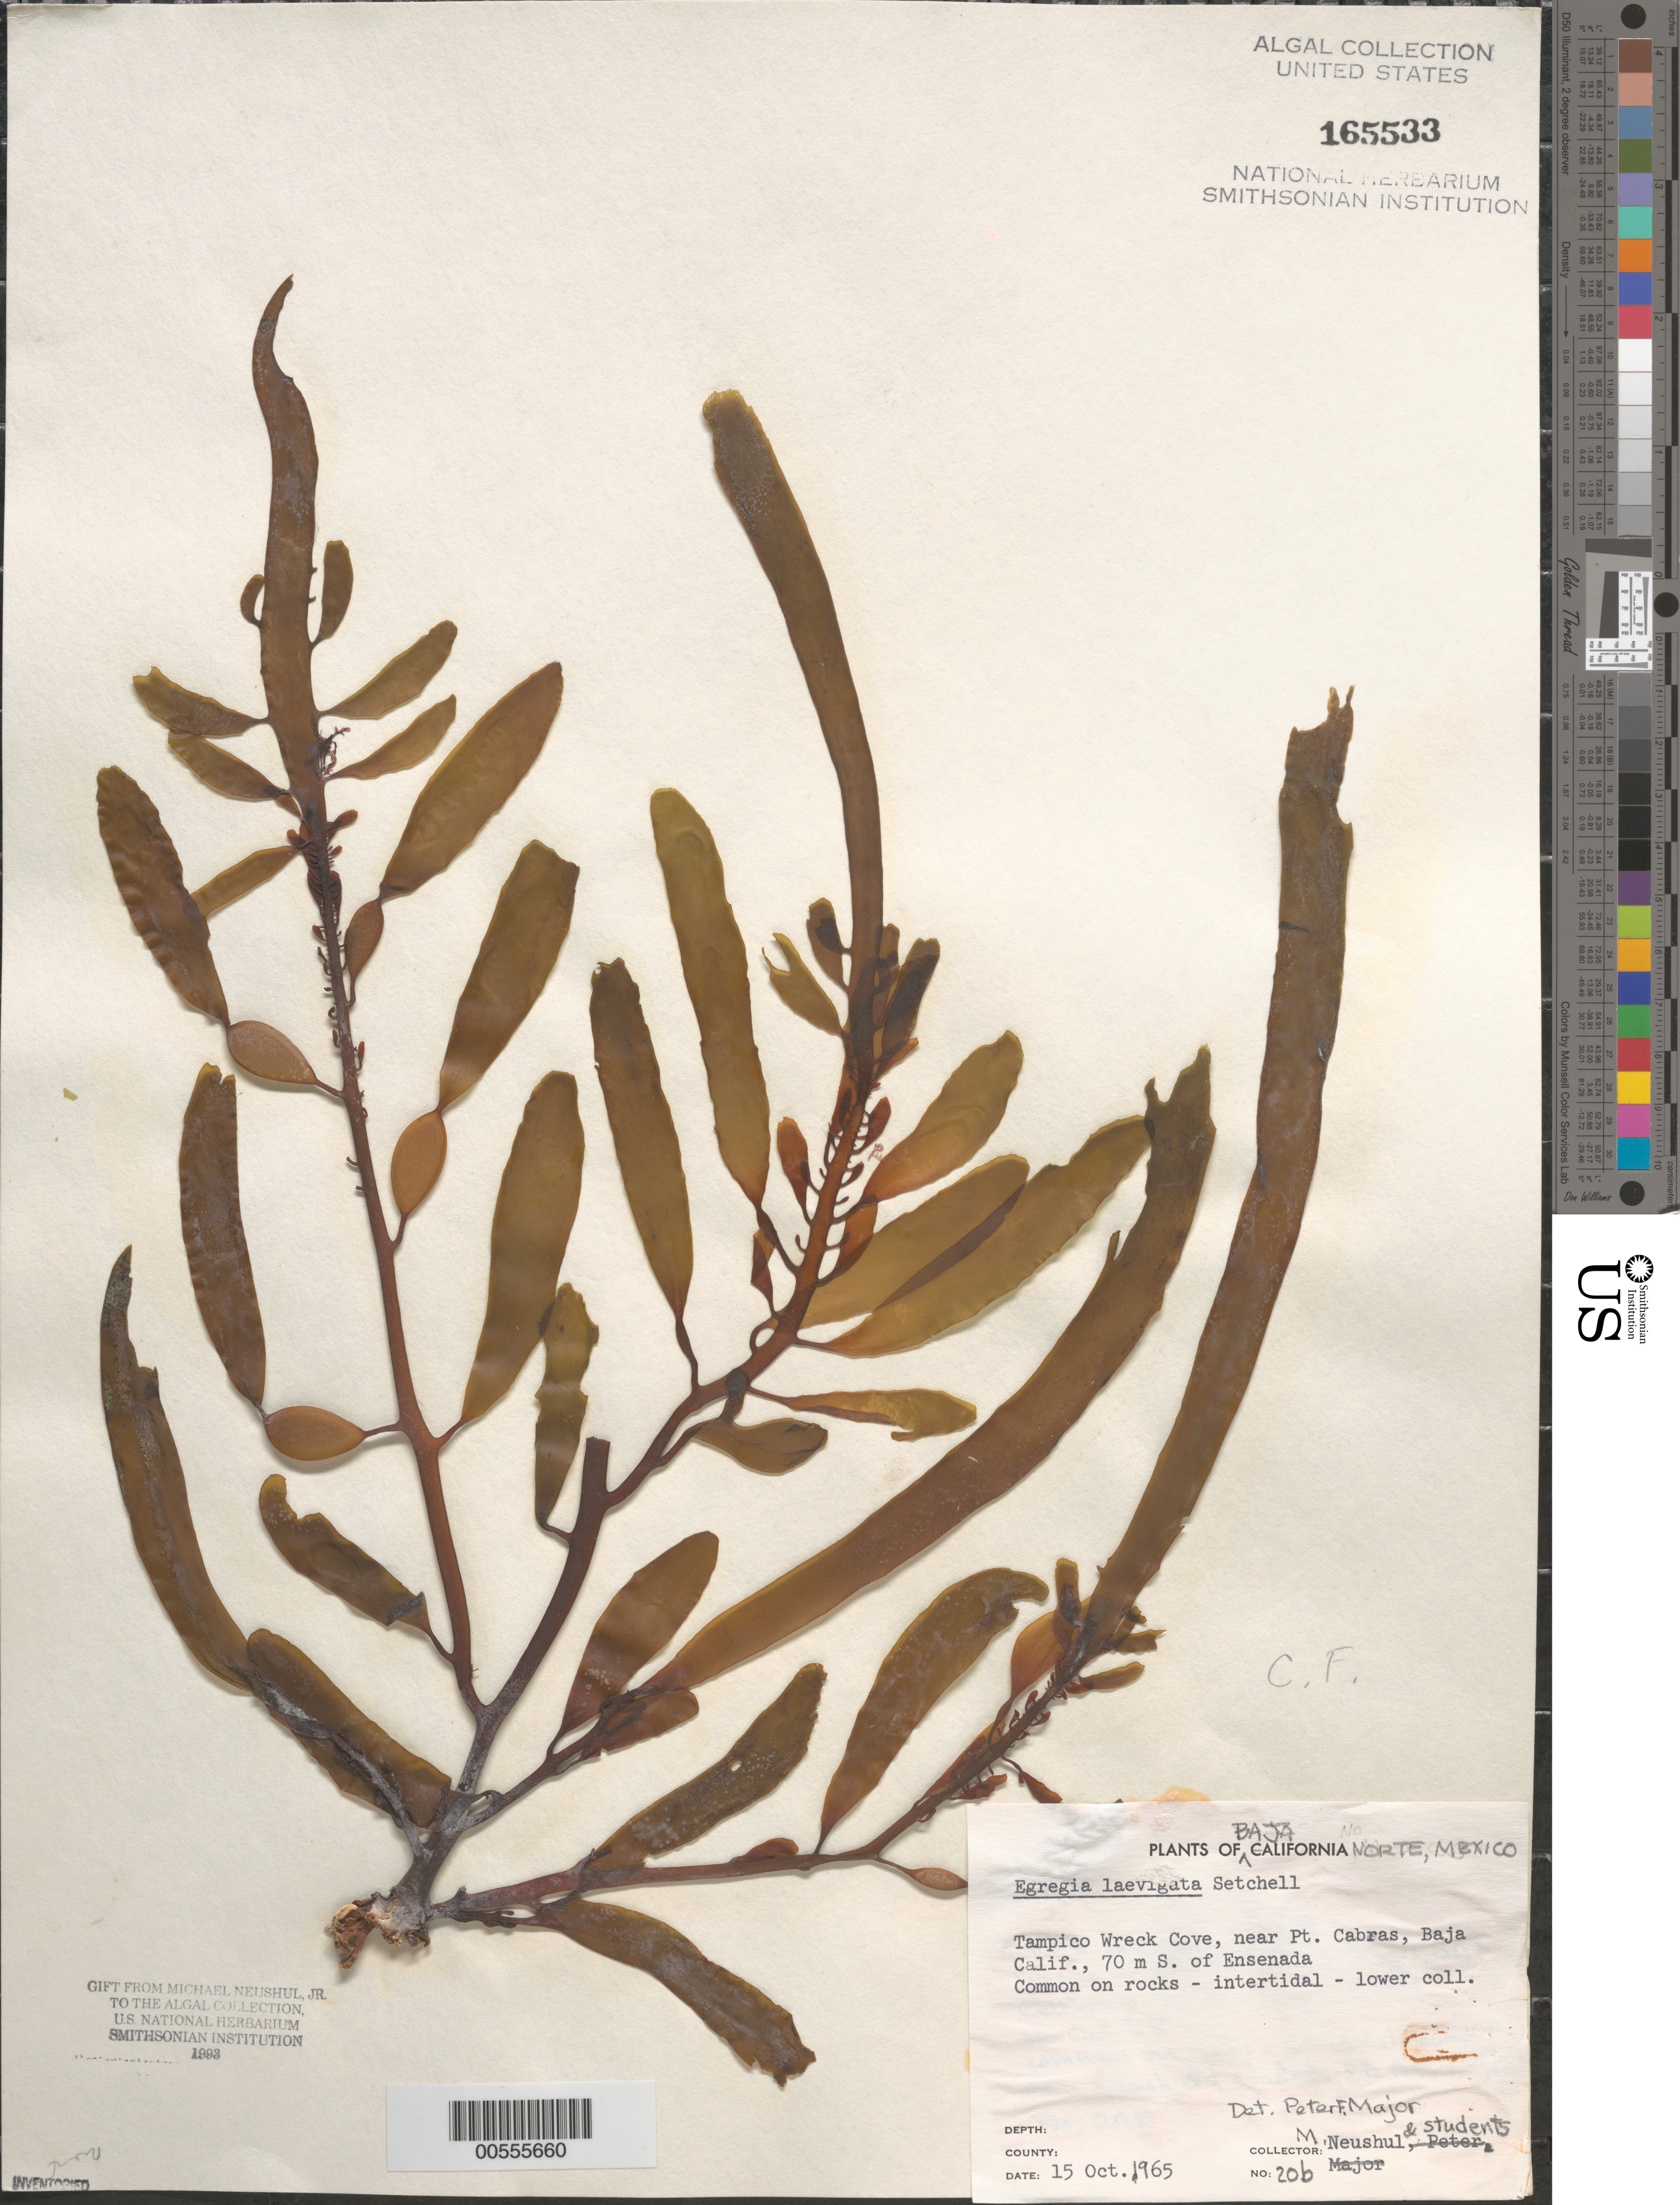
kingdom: Chromista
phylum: Ochrophyta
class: Phaeophyceae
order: Laminariales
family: Lessoniaceae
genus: Egregia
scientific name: Egregia menziesii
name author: (Turner) Aresch.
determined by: Algae name updating Project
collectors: M. Neushul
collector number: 20b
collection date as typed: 15 Oct 1965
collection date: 1965-10-15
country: Mexico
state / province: Baja California Sur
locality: Tampico Wreck Cove, near Punta Cabras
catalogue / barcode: US 165533